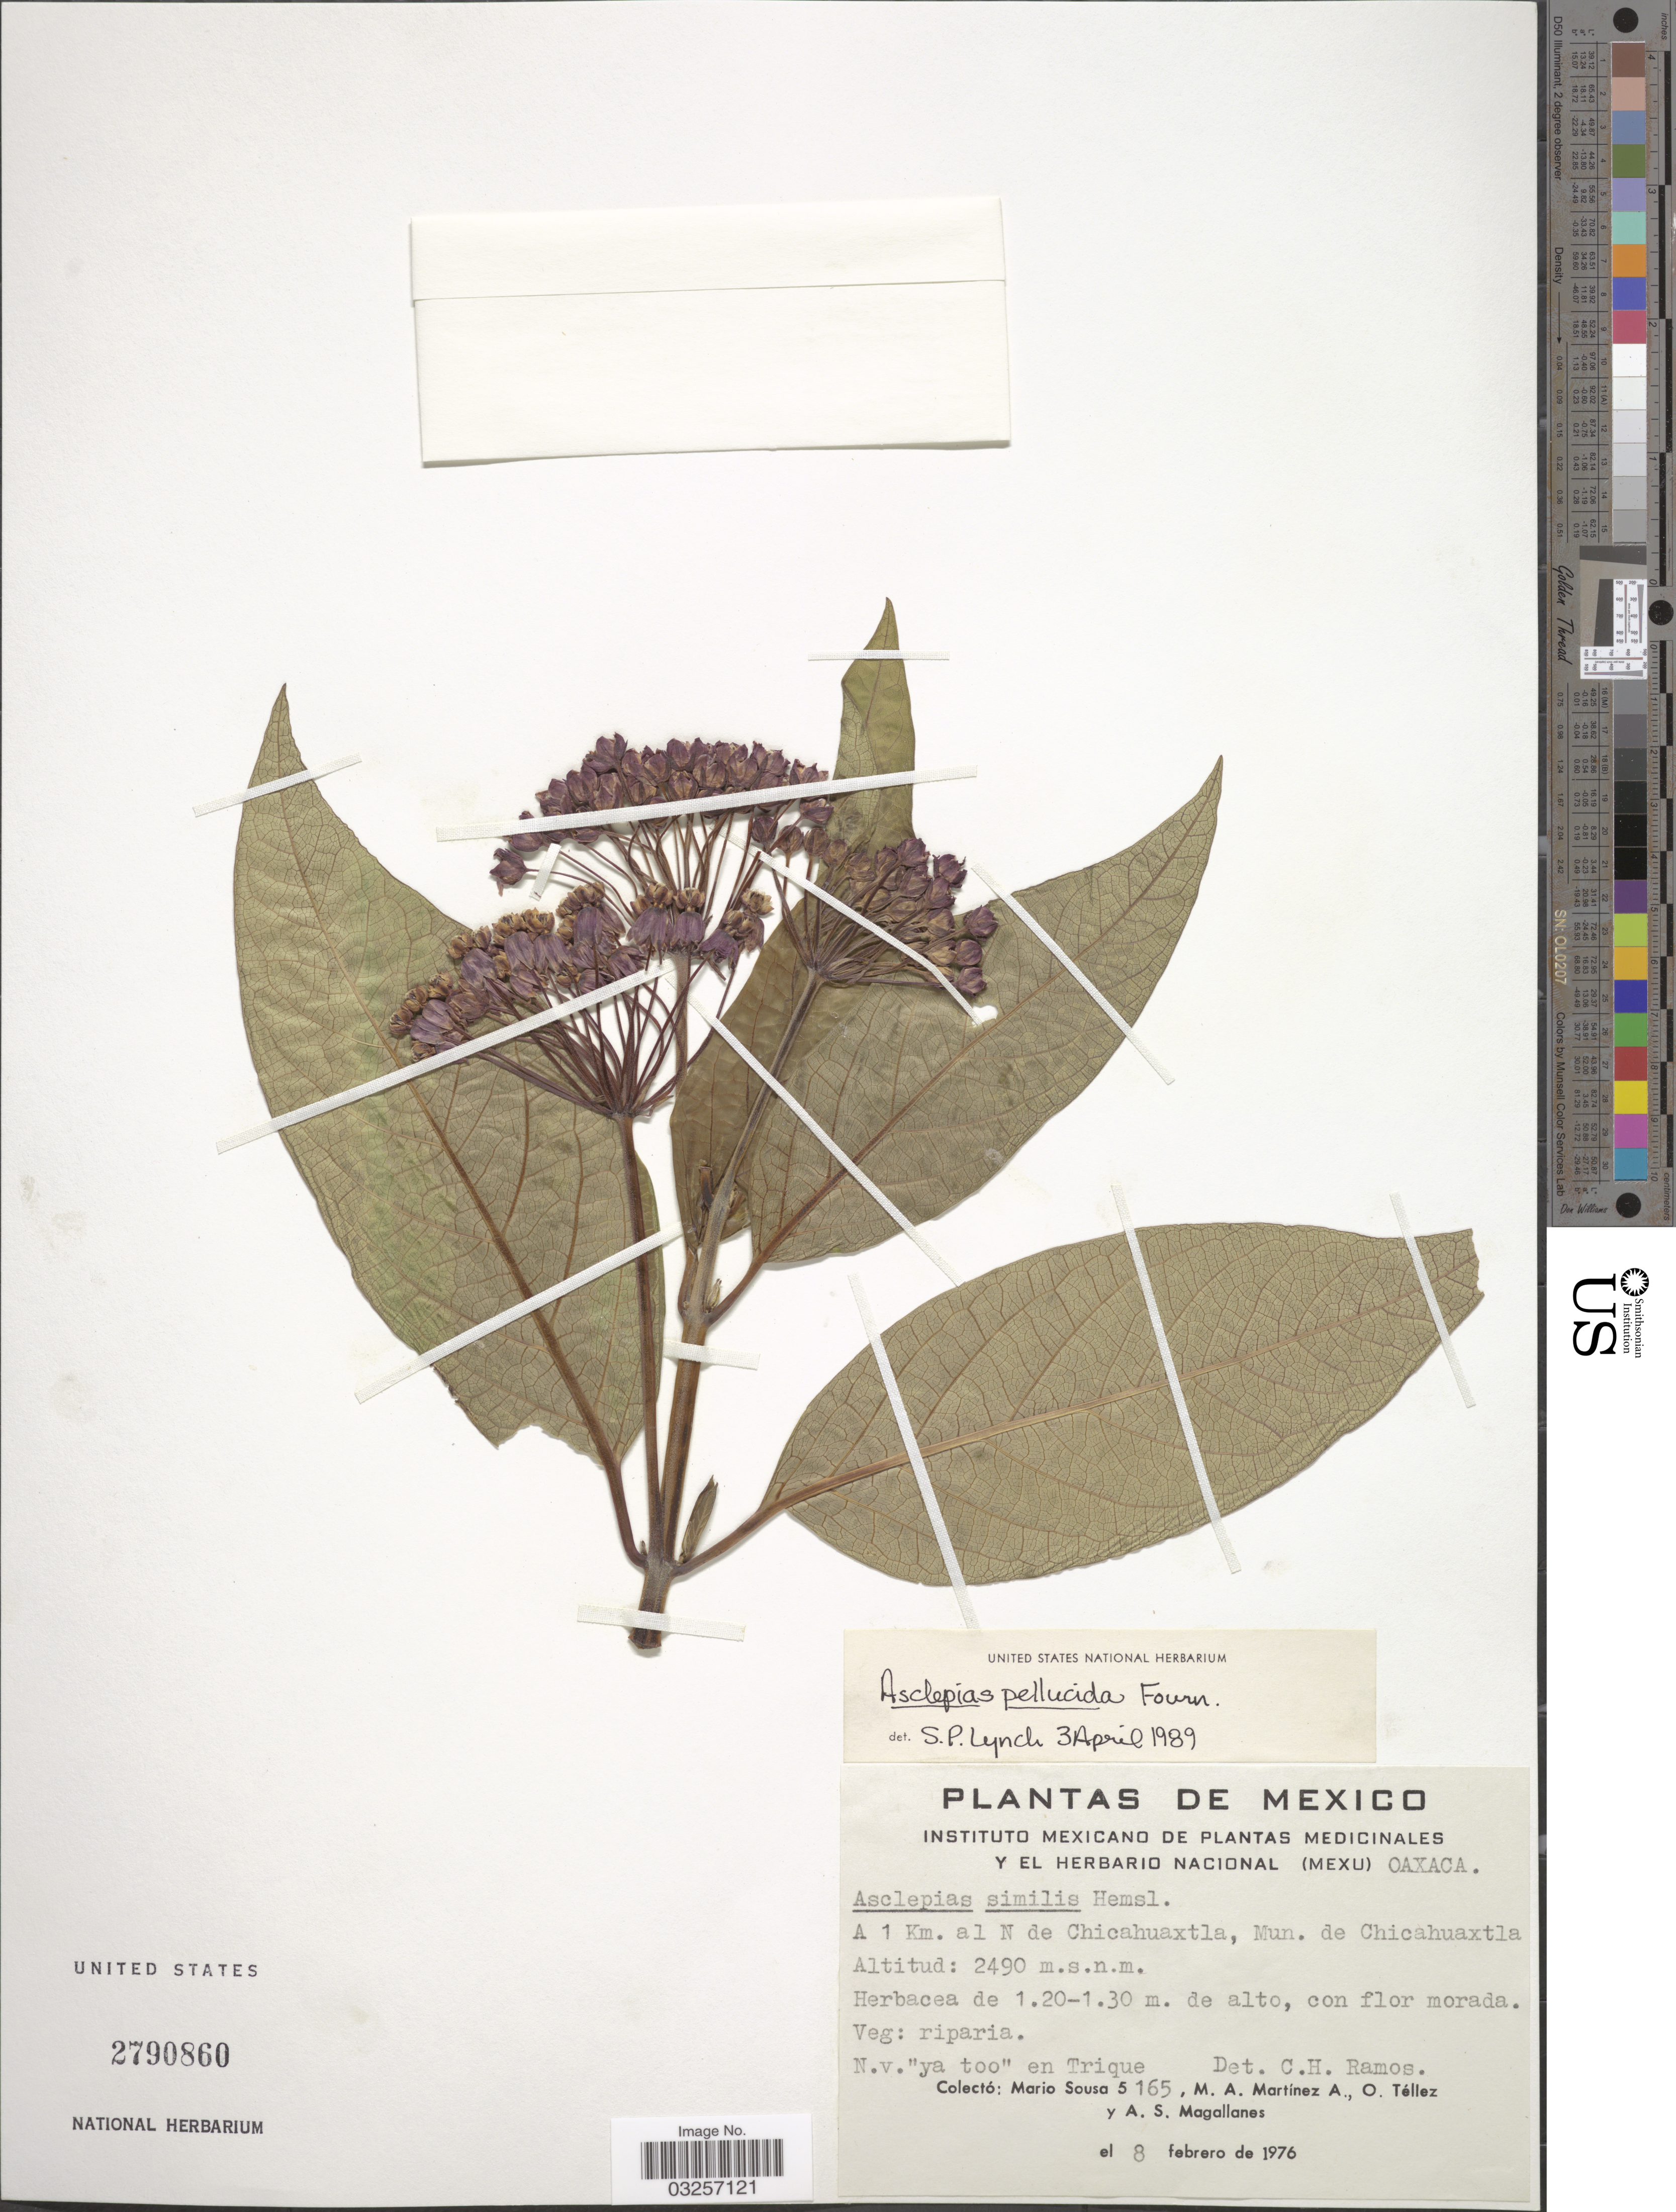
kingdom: Plantae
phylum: Tracheophyta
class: Magnoliopsida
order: Gentianales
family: Apocynaceae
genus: Asclepias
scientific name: Asclepias pellucida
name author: E. Fourn.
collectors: M. Sousa S., M. A. Martínez Alfaro, O. Tellez & A. Magallanes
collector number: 5165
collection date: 1976-02-08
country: Mexico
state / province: Oaxaca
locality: A 1 Km. al N de Chicahuaxtla, Mun. de Chicahuaxtla.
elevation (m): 2490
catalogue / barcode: US 2790860